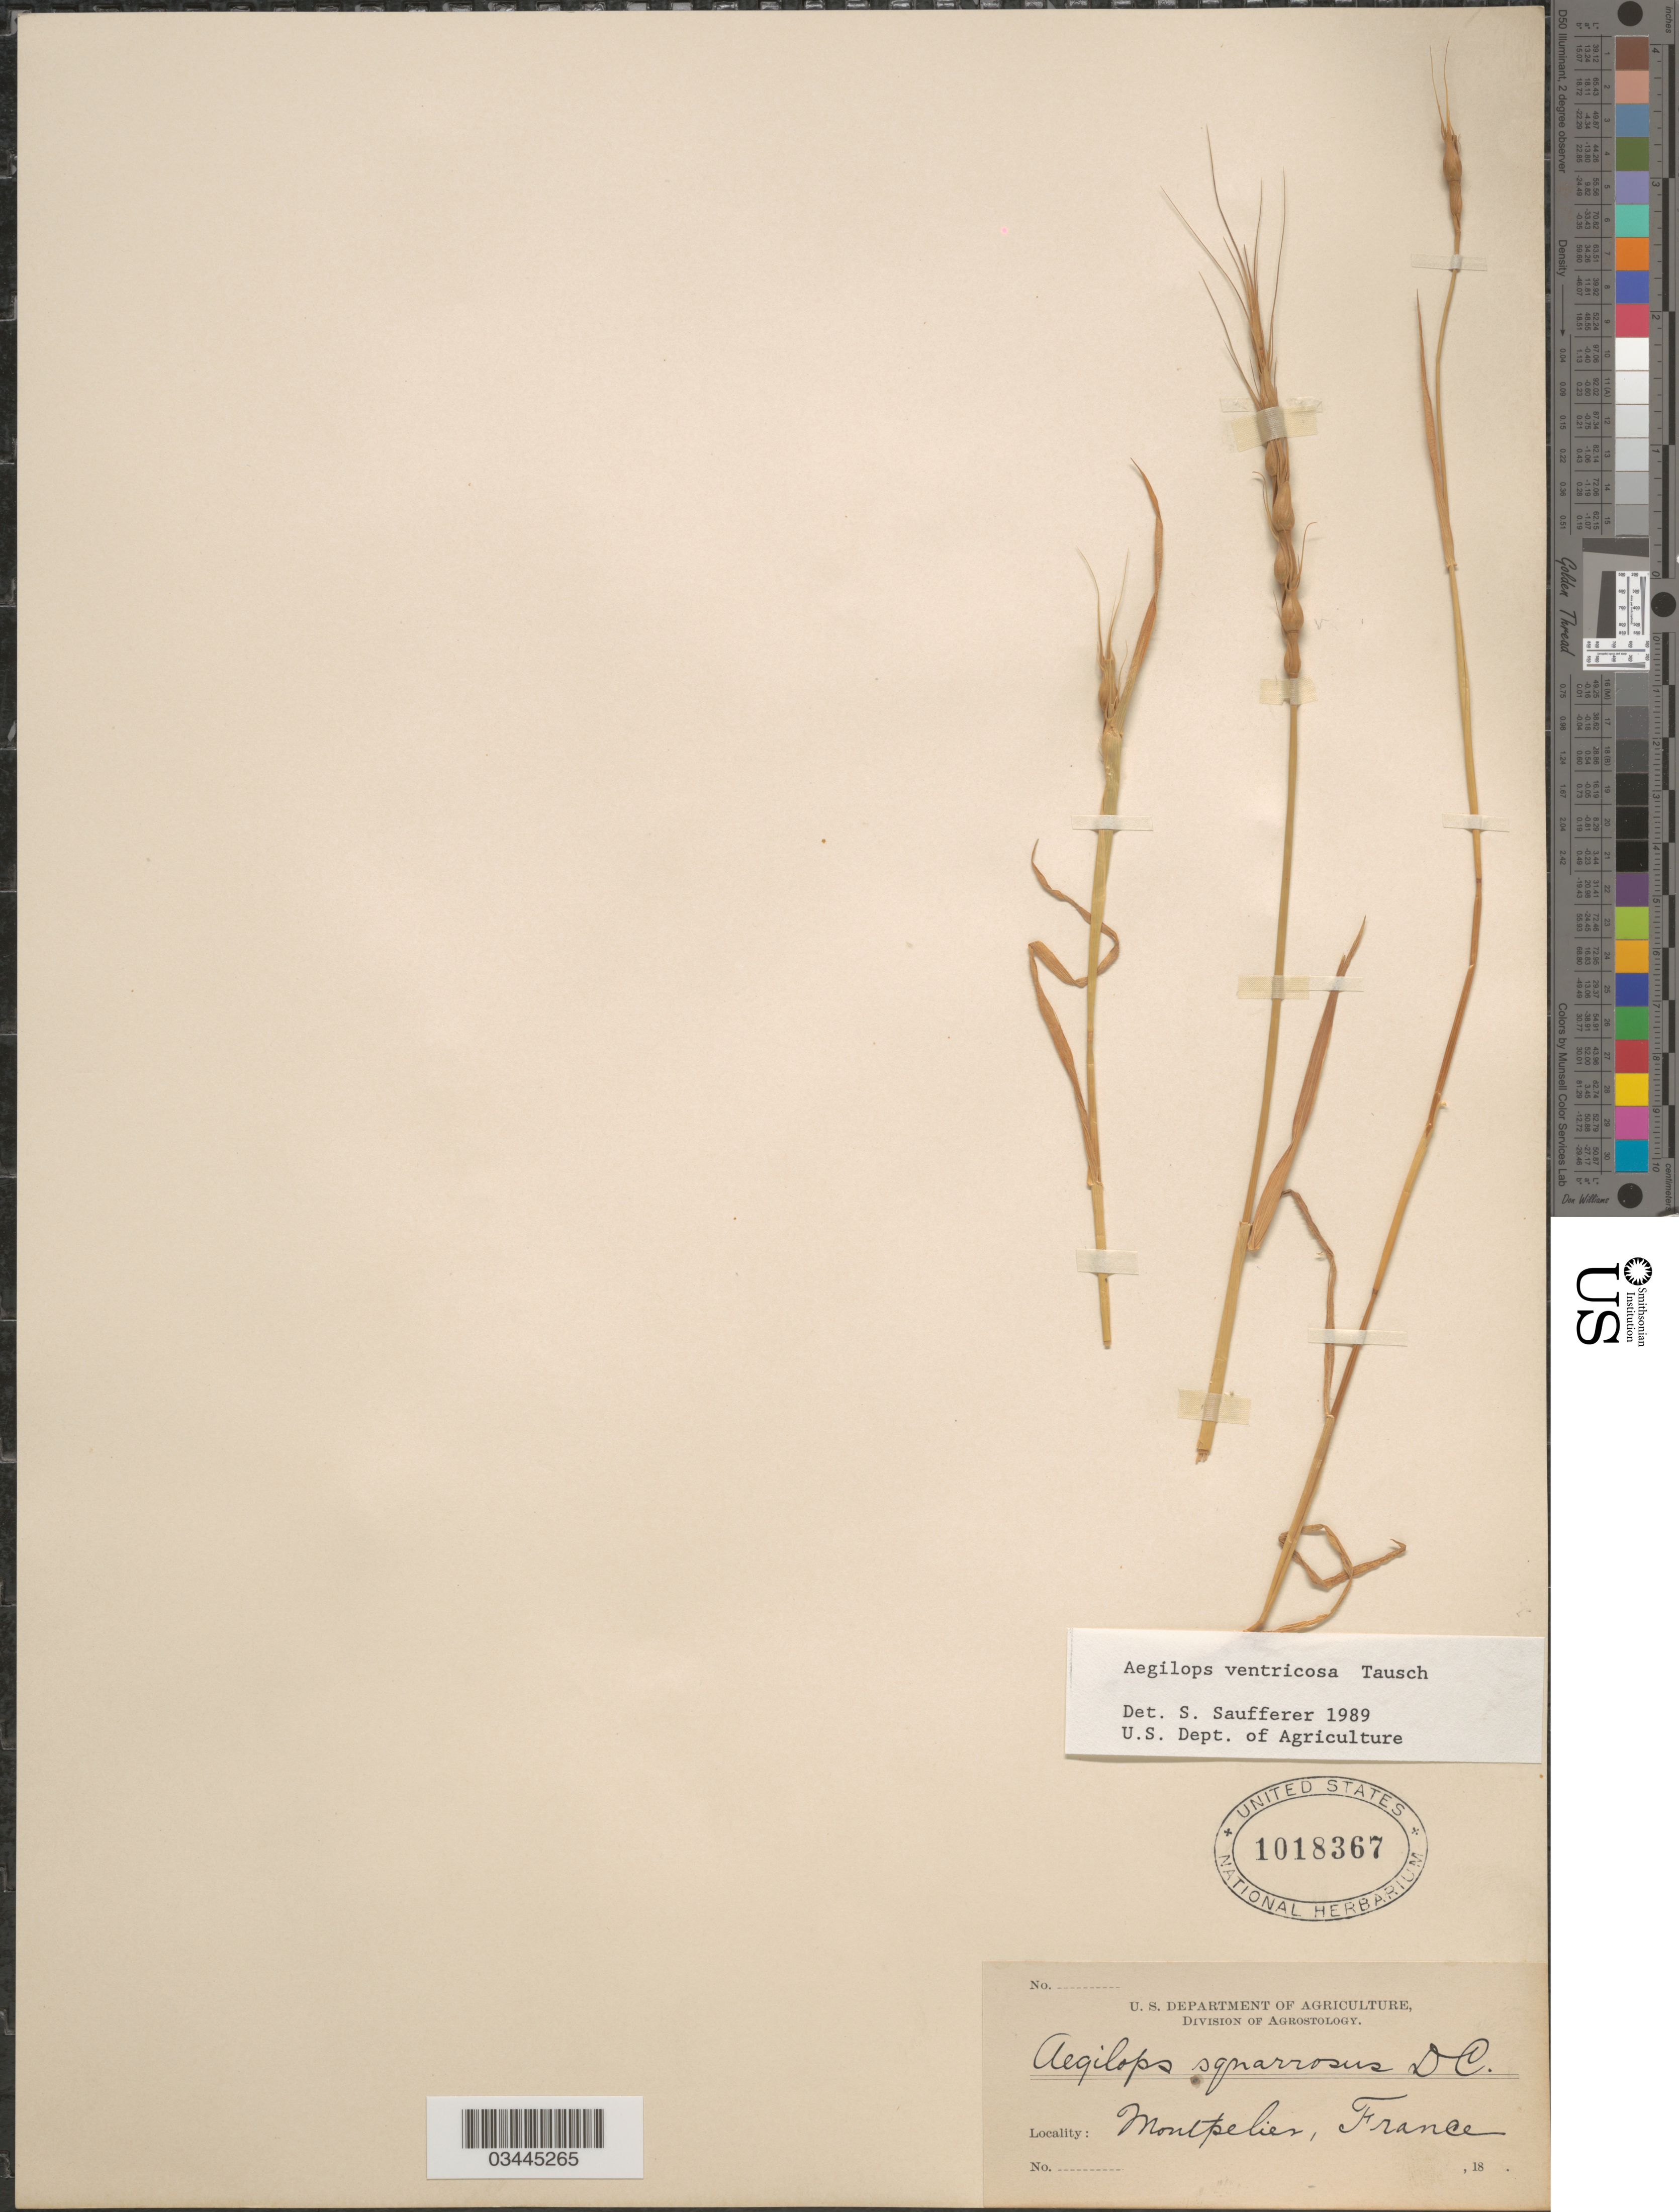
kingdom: Plantae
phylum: Tracheophyta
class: Liliopsida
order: Poales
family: Poaceae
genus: Aegilops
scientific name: Aegilops ventricosa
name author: Tausch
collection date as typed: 18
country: France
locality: Montpelier.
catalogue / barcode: US 1018367